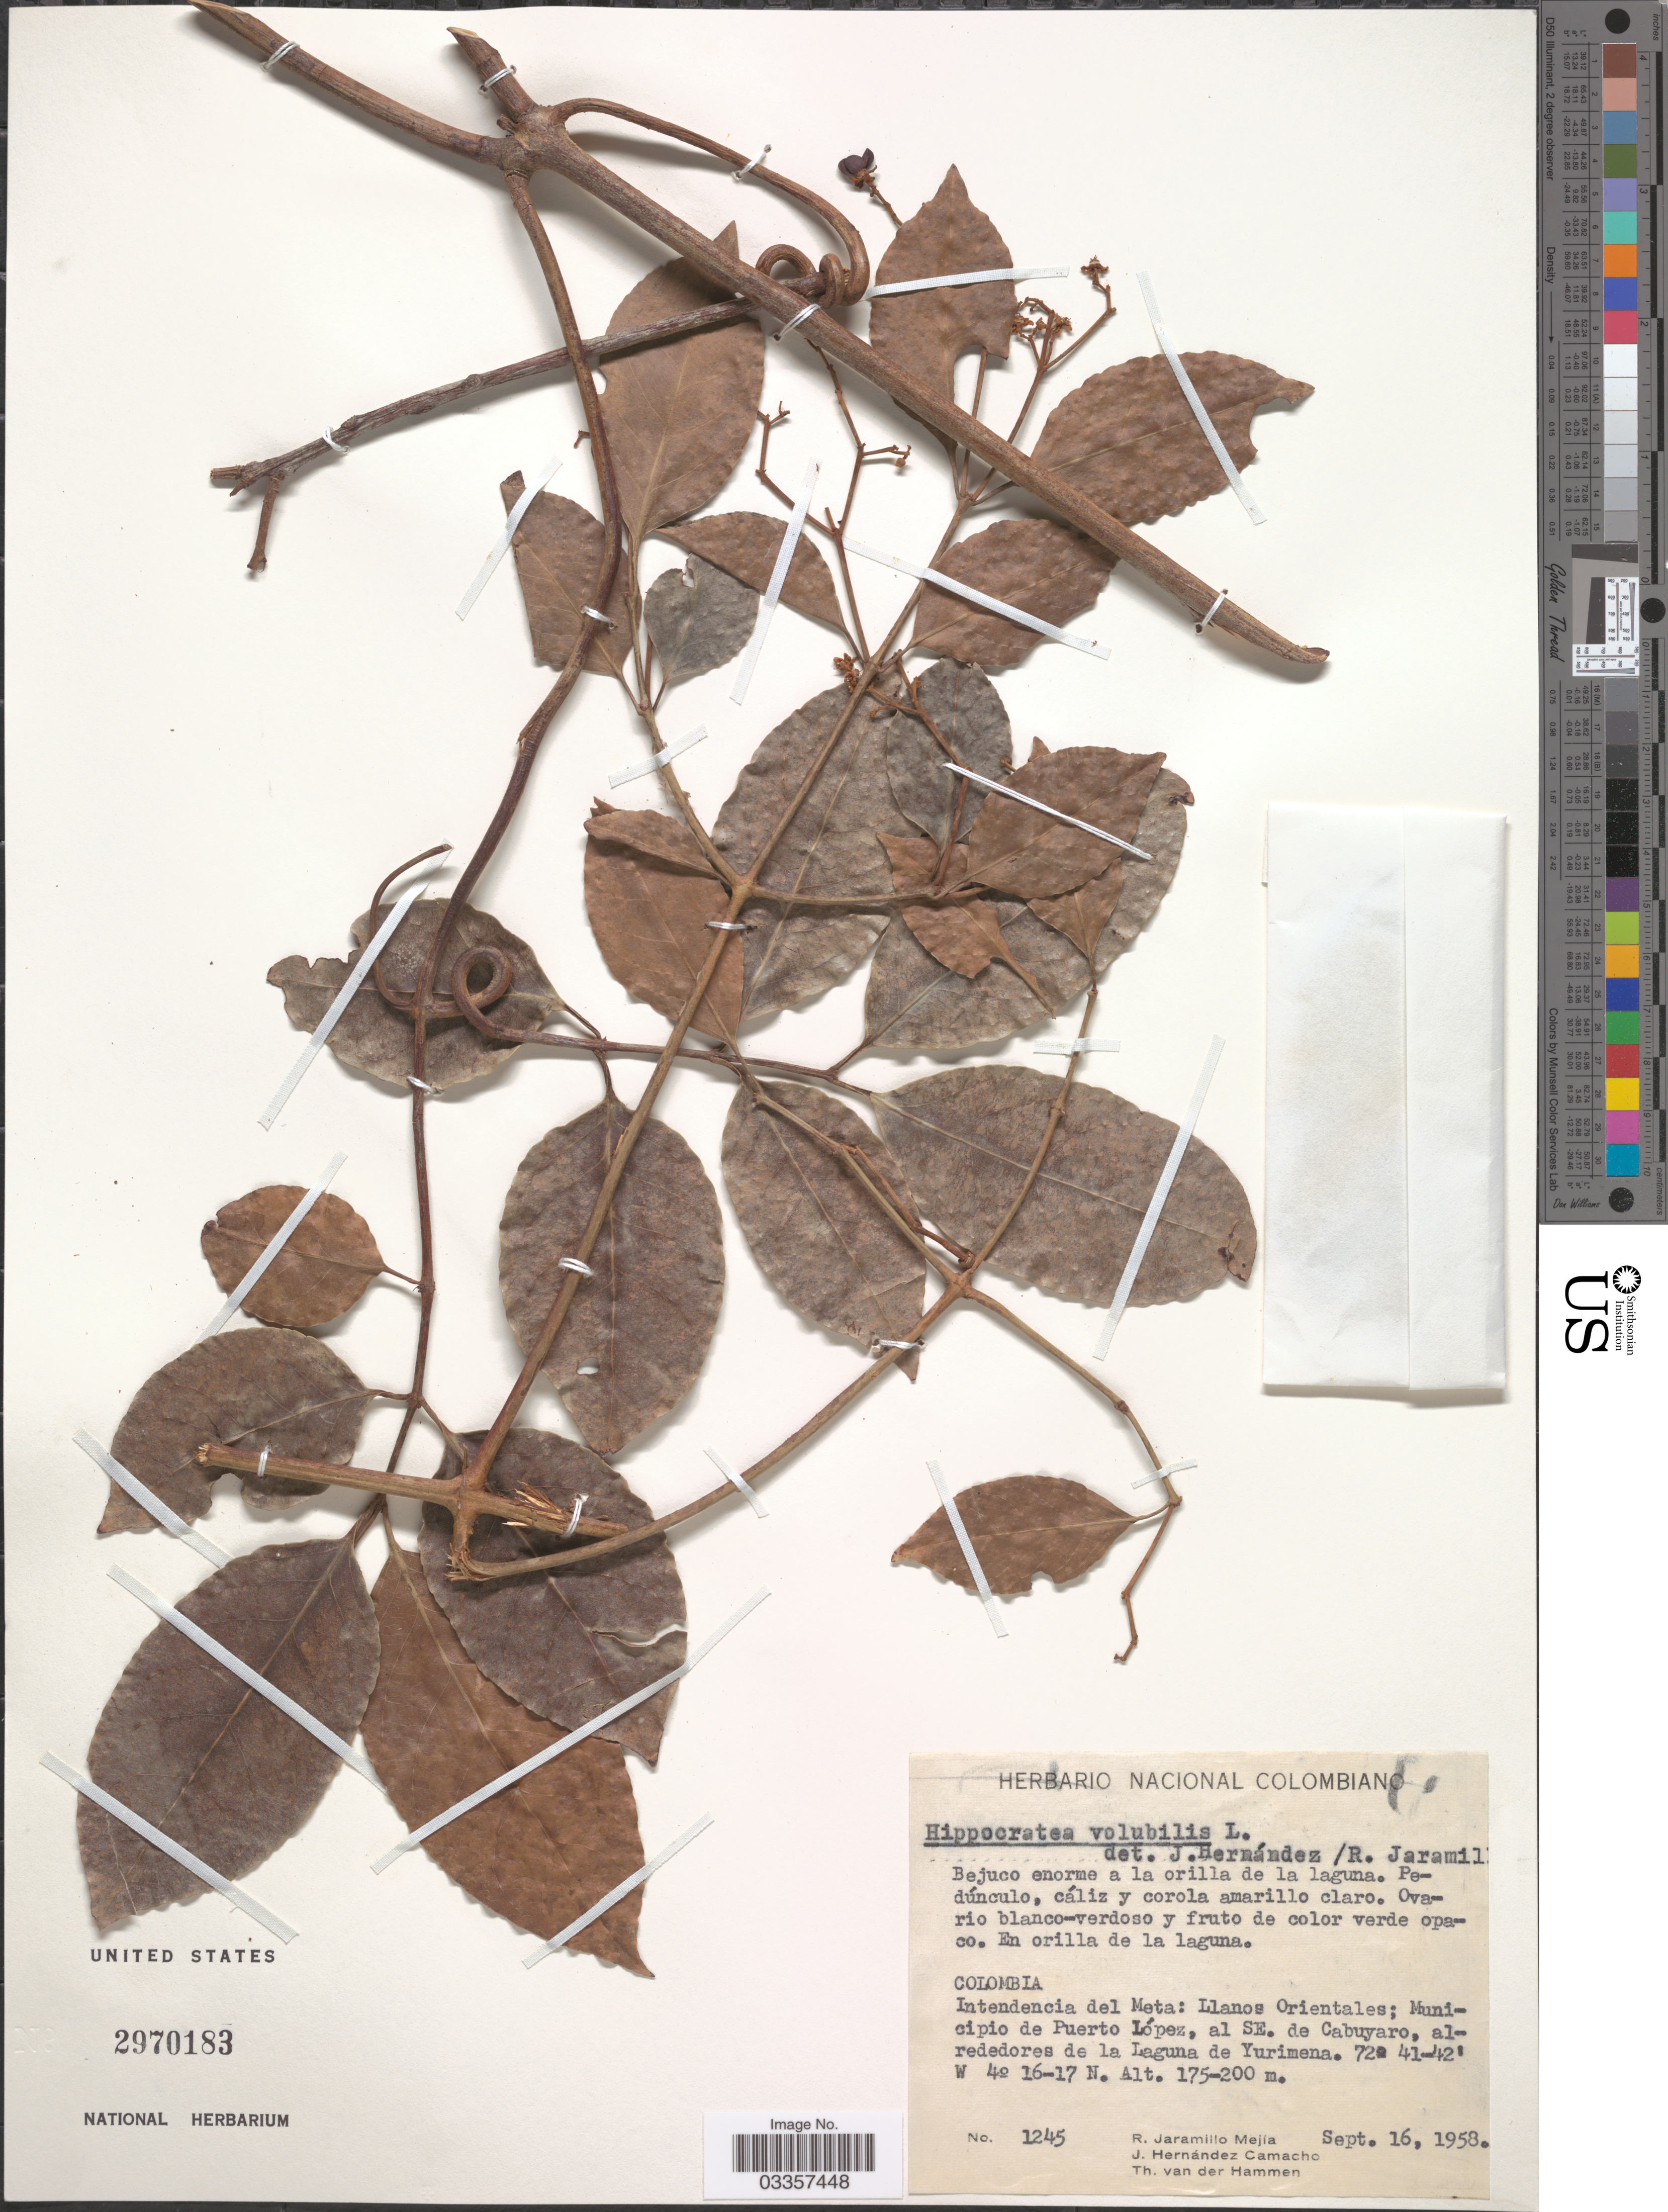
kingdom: Plantae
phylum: Tracheophyta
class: Magnoliopsida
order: Celastrales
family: Celastraceae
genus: Hippocratea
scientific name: Hippocratea volubilis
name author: L.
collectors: R. Jaramillo M., J. Hernandez Camacho & T. Van der Hammen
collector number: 1245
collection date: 1958-09-16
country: Colombia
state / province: Meta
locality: Intendencia del Meta: Llanos Orientales: Municipio de Puerto López, al SE. de Cabuyaro, alrededores de la LAguna de Yurimena.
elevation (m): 175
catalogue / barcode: US 2970183